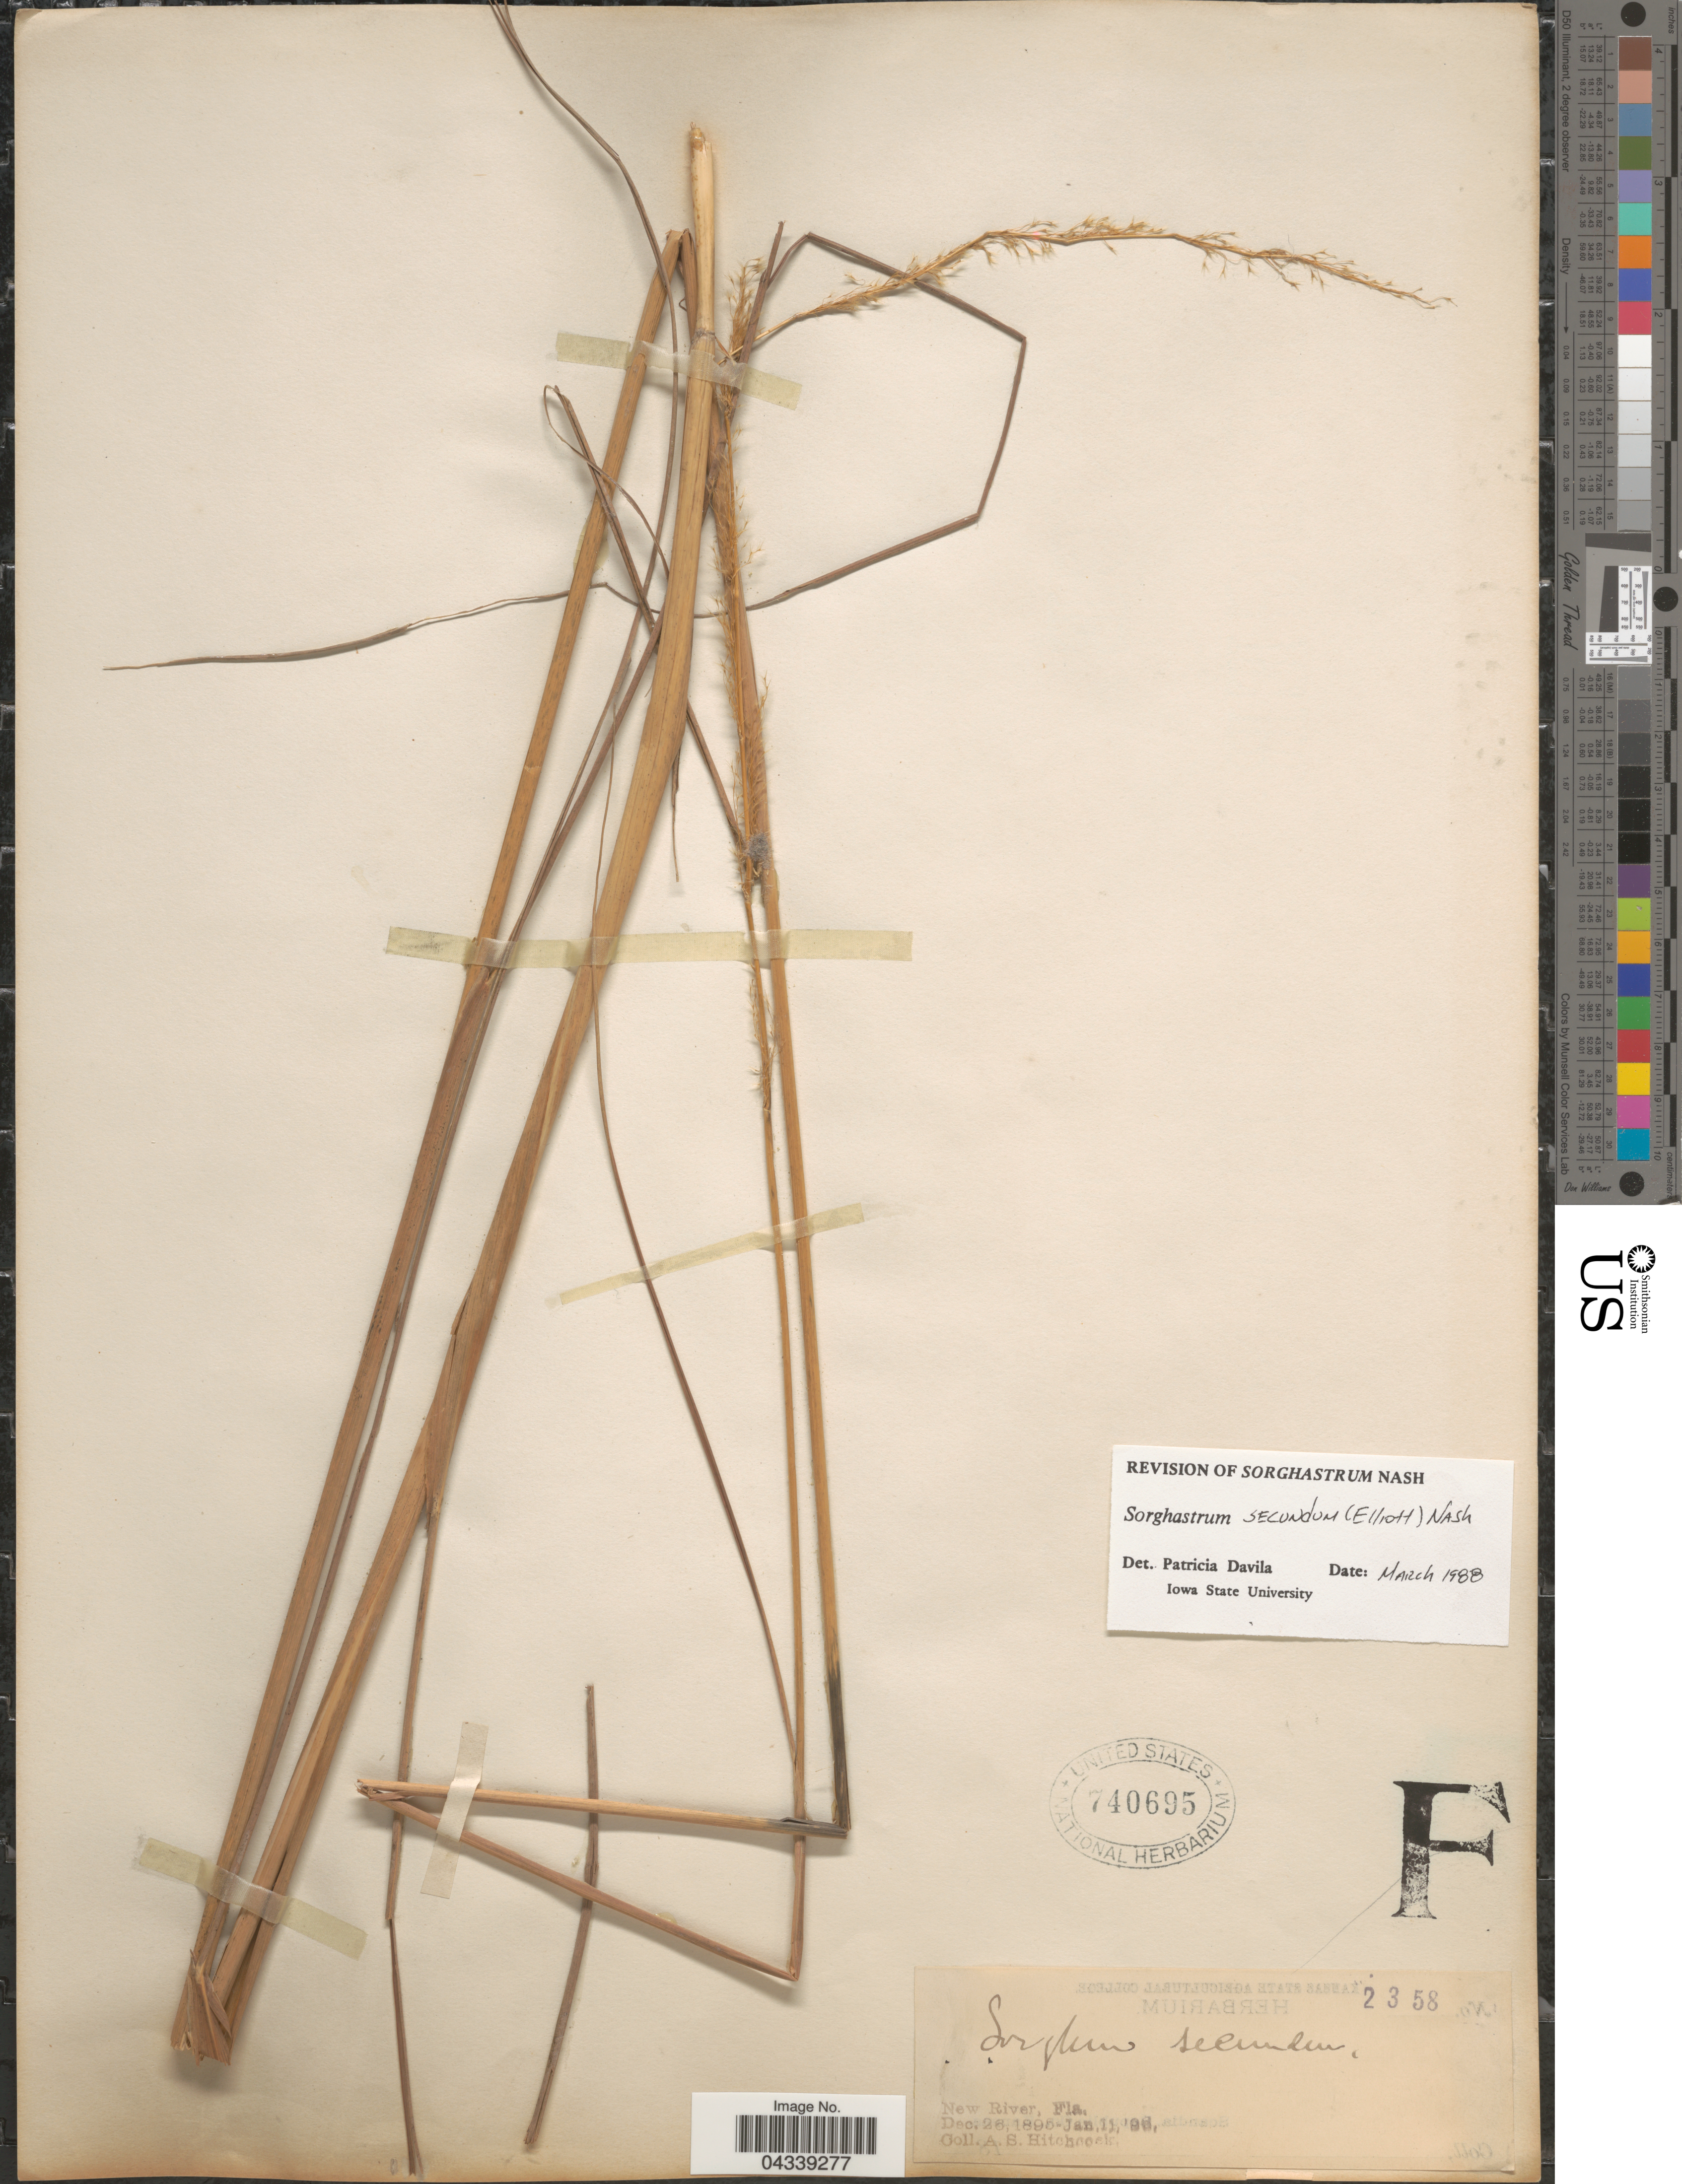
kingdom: Plantae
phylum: Tracheophyta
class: Liliopsida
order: Poales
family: Poaceae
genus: Sorghastrum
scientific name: Sorghastrum secundum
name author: (Elliott) Nash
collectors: A. S. Hitchcock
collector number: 2358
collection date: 1895-12-26/1896-01-15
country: United States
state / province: Florida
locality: New River.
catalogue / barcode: US 740695